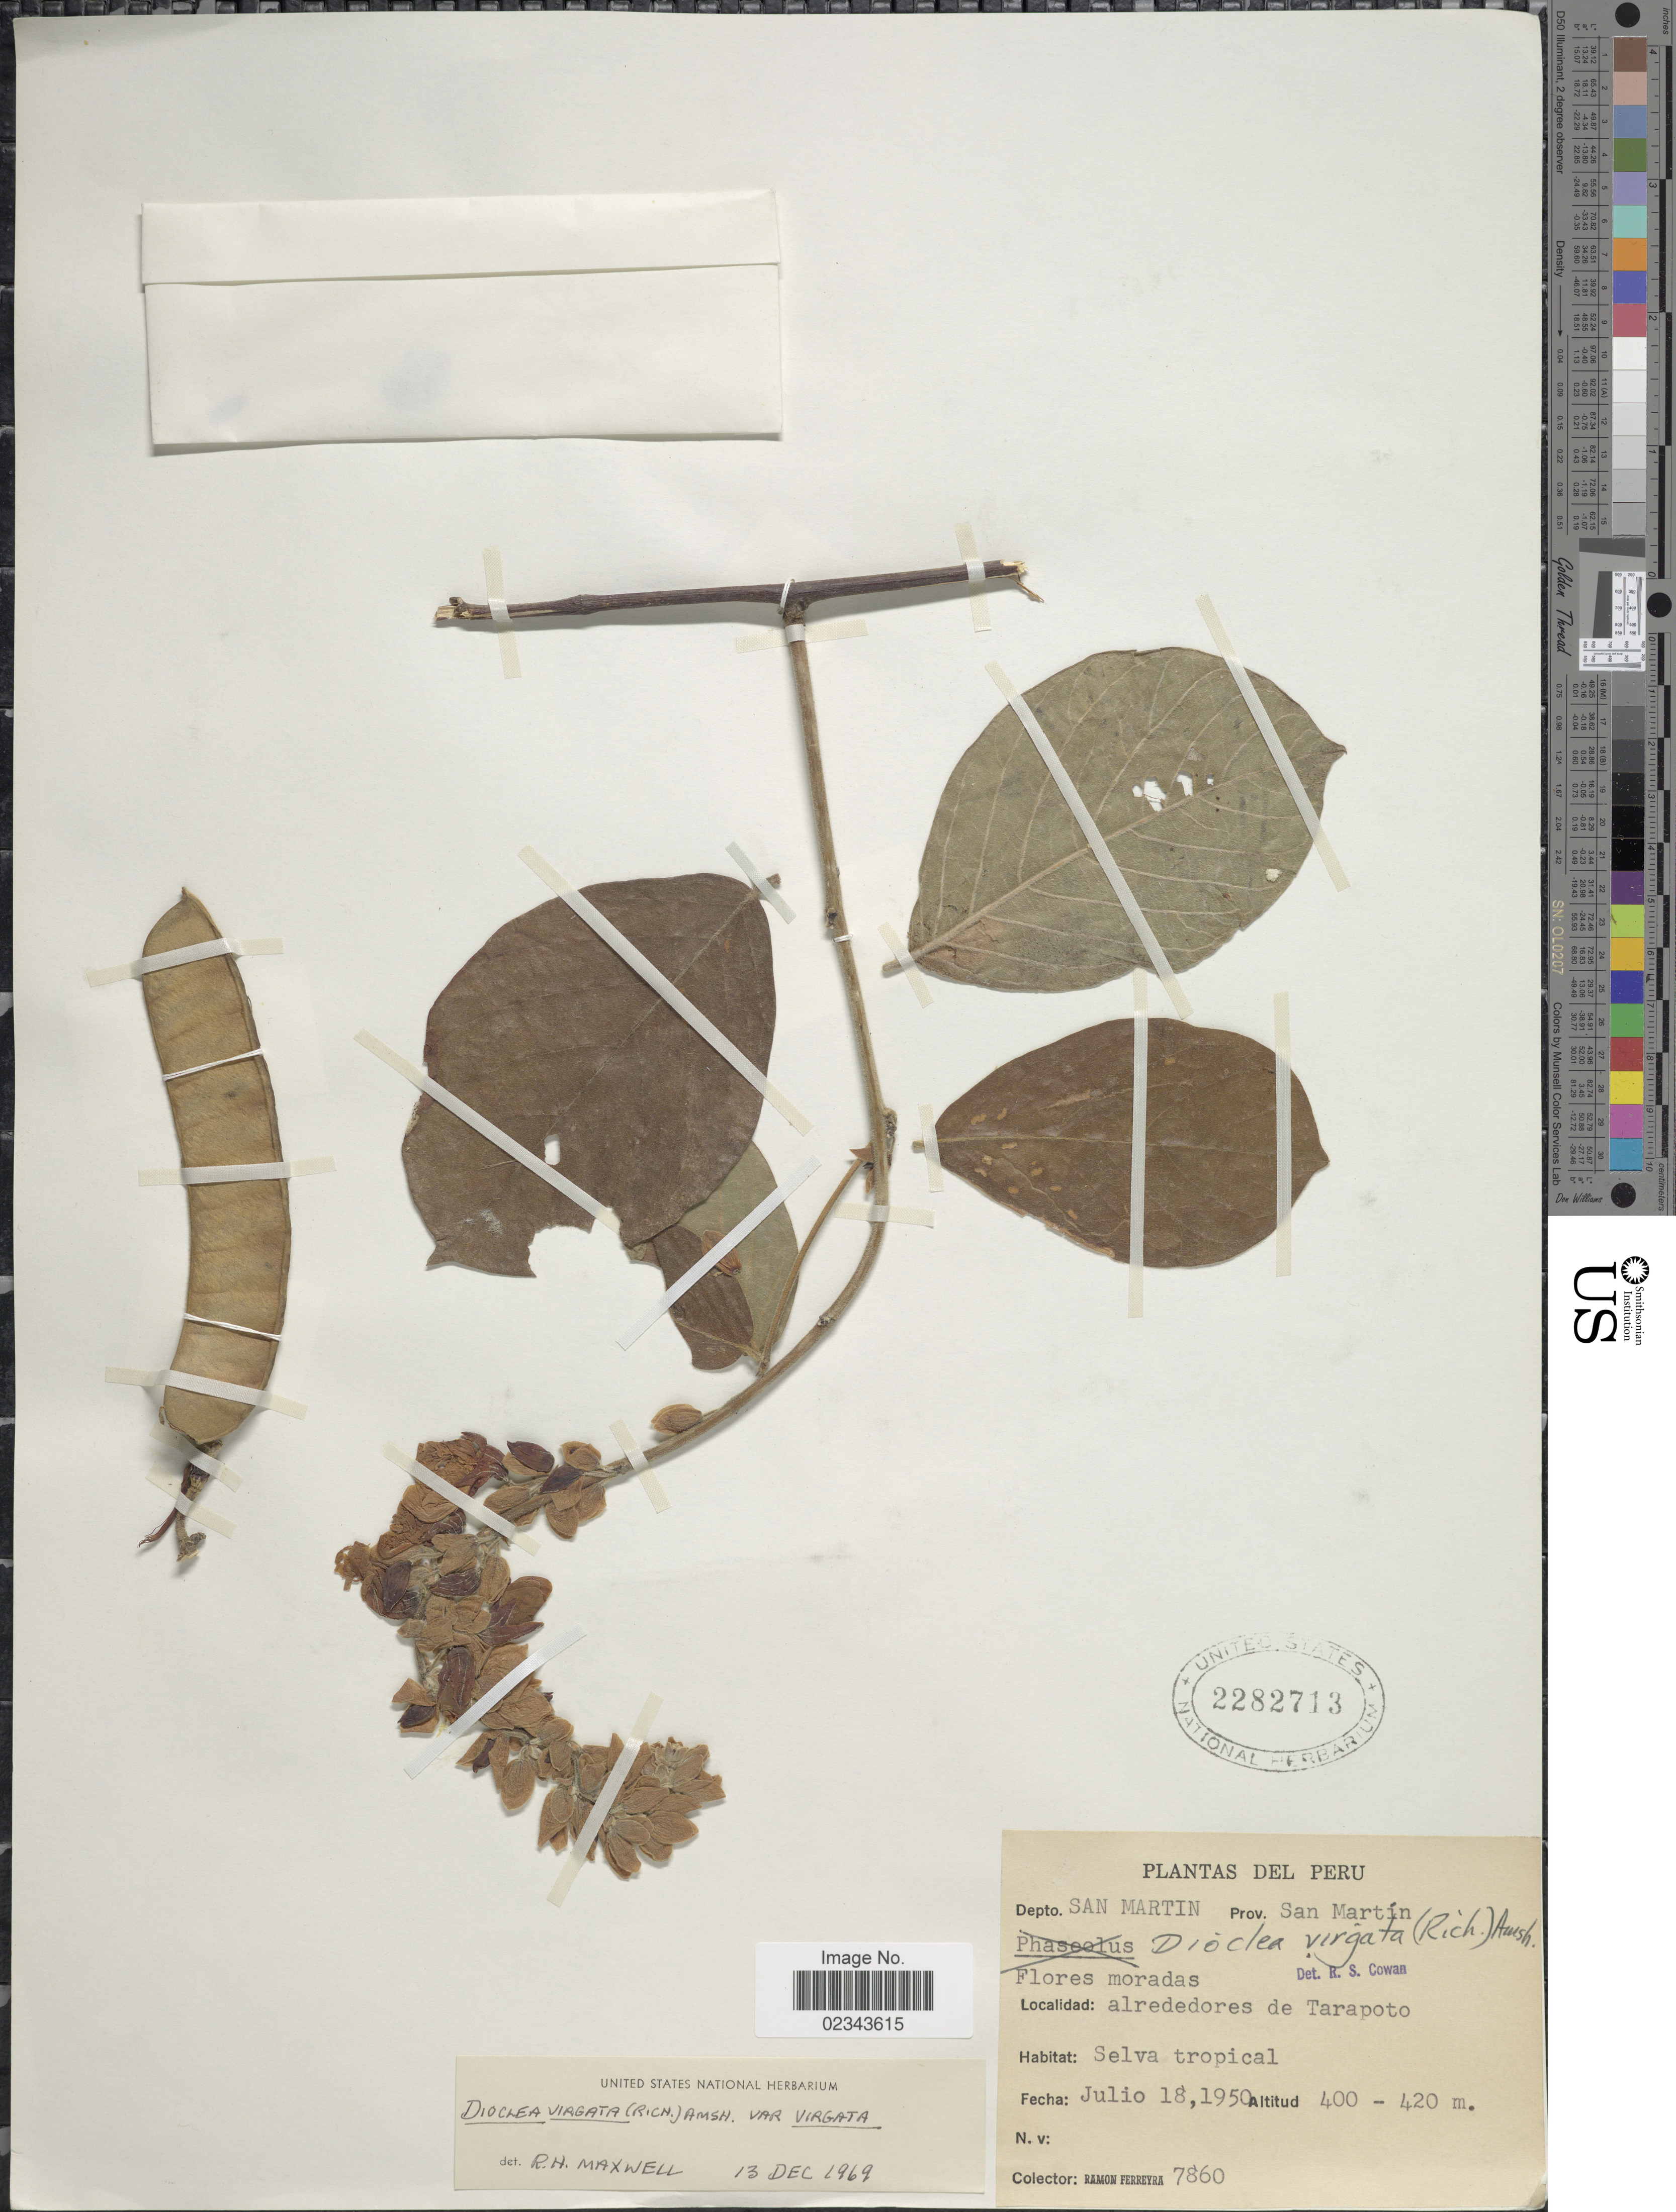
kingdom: Plantae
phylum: Tracheophyta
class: Magnoliopsida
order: Fabales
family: Fabaceae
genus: Dioclea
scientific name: Dioclea virgata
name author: (Rich.) Amshoff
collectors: R. A. Ferreyra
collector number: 7860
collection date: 1950-07-18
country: Peru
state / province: San Martín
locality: Depto. San Martin, alrededores de Tarapoto.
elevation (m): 400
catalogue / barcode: US 2282713